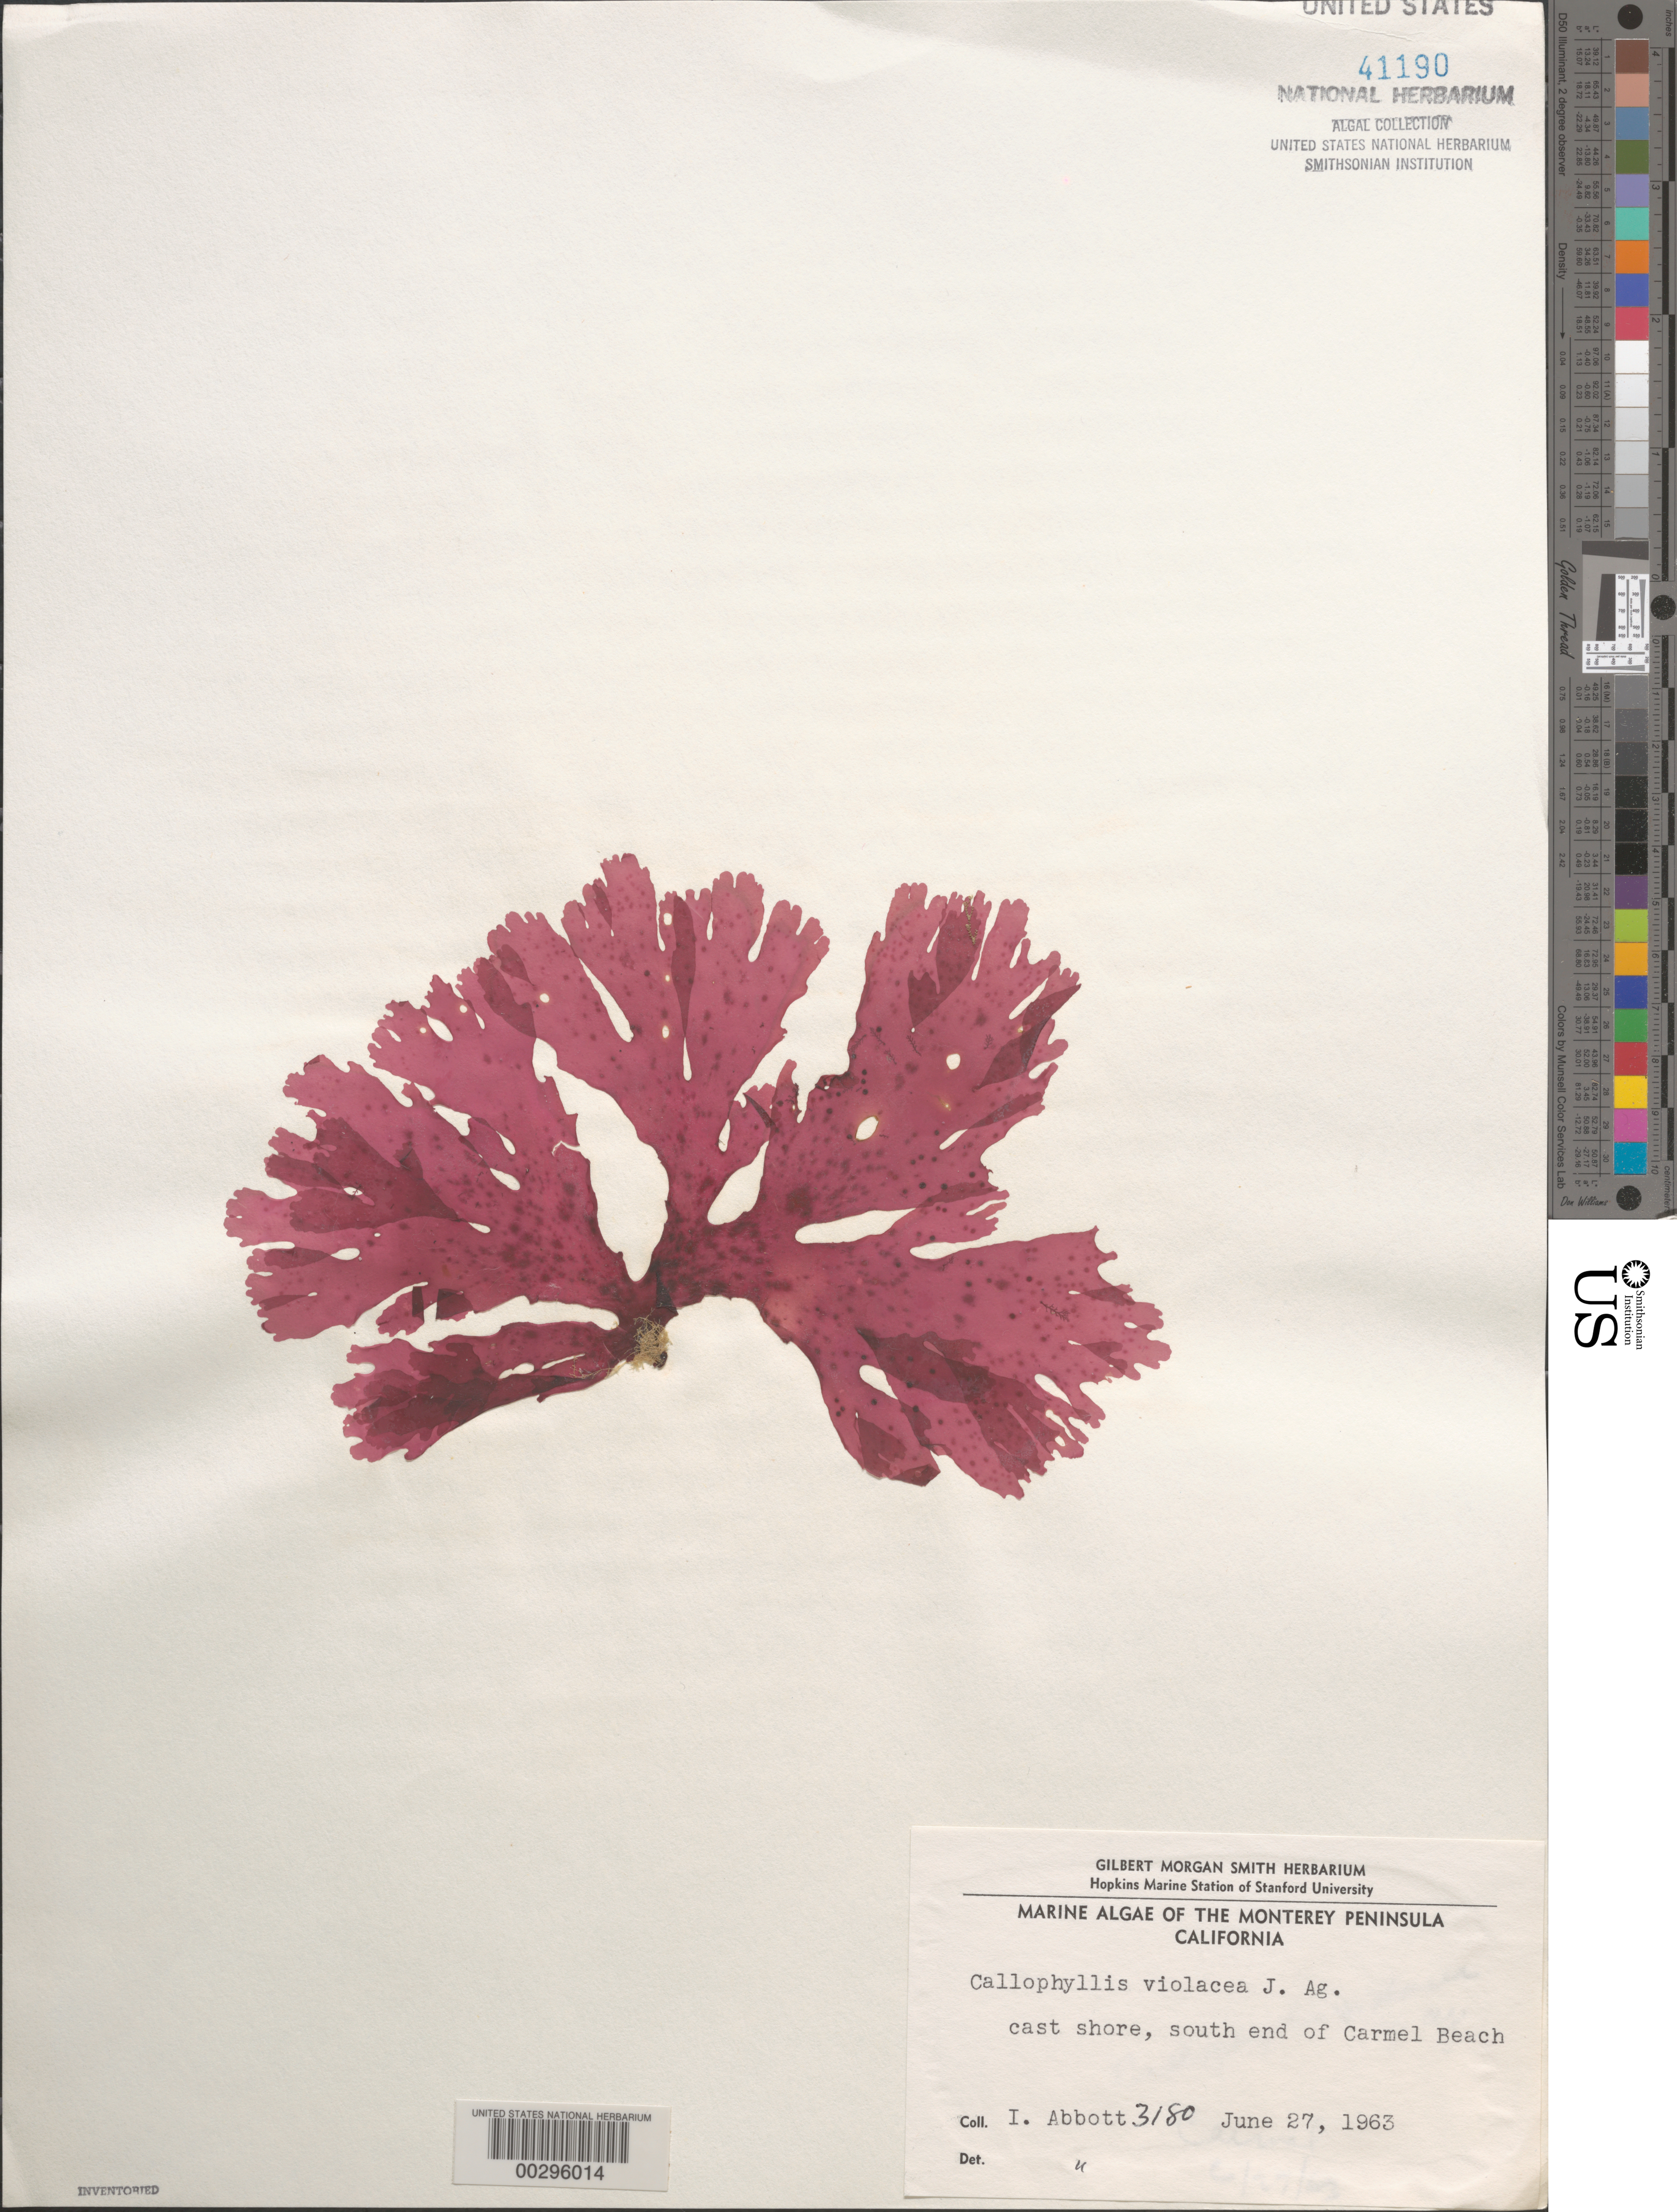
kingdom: Plantae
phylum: Rhodophyta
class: Florideophyceae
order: Gigartinales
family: Kallymeniaceae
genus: Callophyllis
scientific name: Callophyllis violacea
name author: J. Agardh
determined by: Abbott, Isabella A.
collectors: I. A. Abbott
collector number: IAA 3180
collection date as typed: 27 Jun 1963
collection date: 1963-06-27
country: United States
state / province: California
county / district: Monterey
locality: Carmel Beach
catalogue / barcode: US 41190